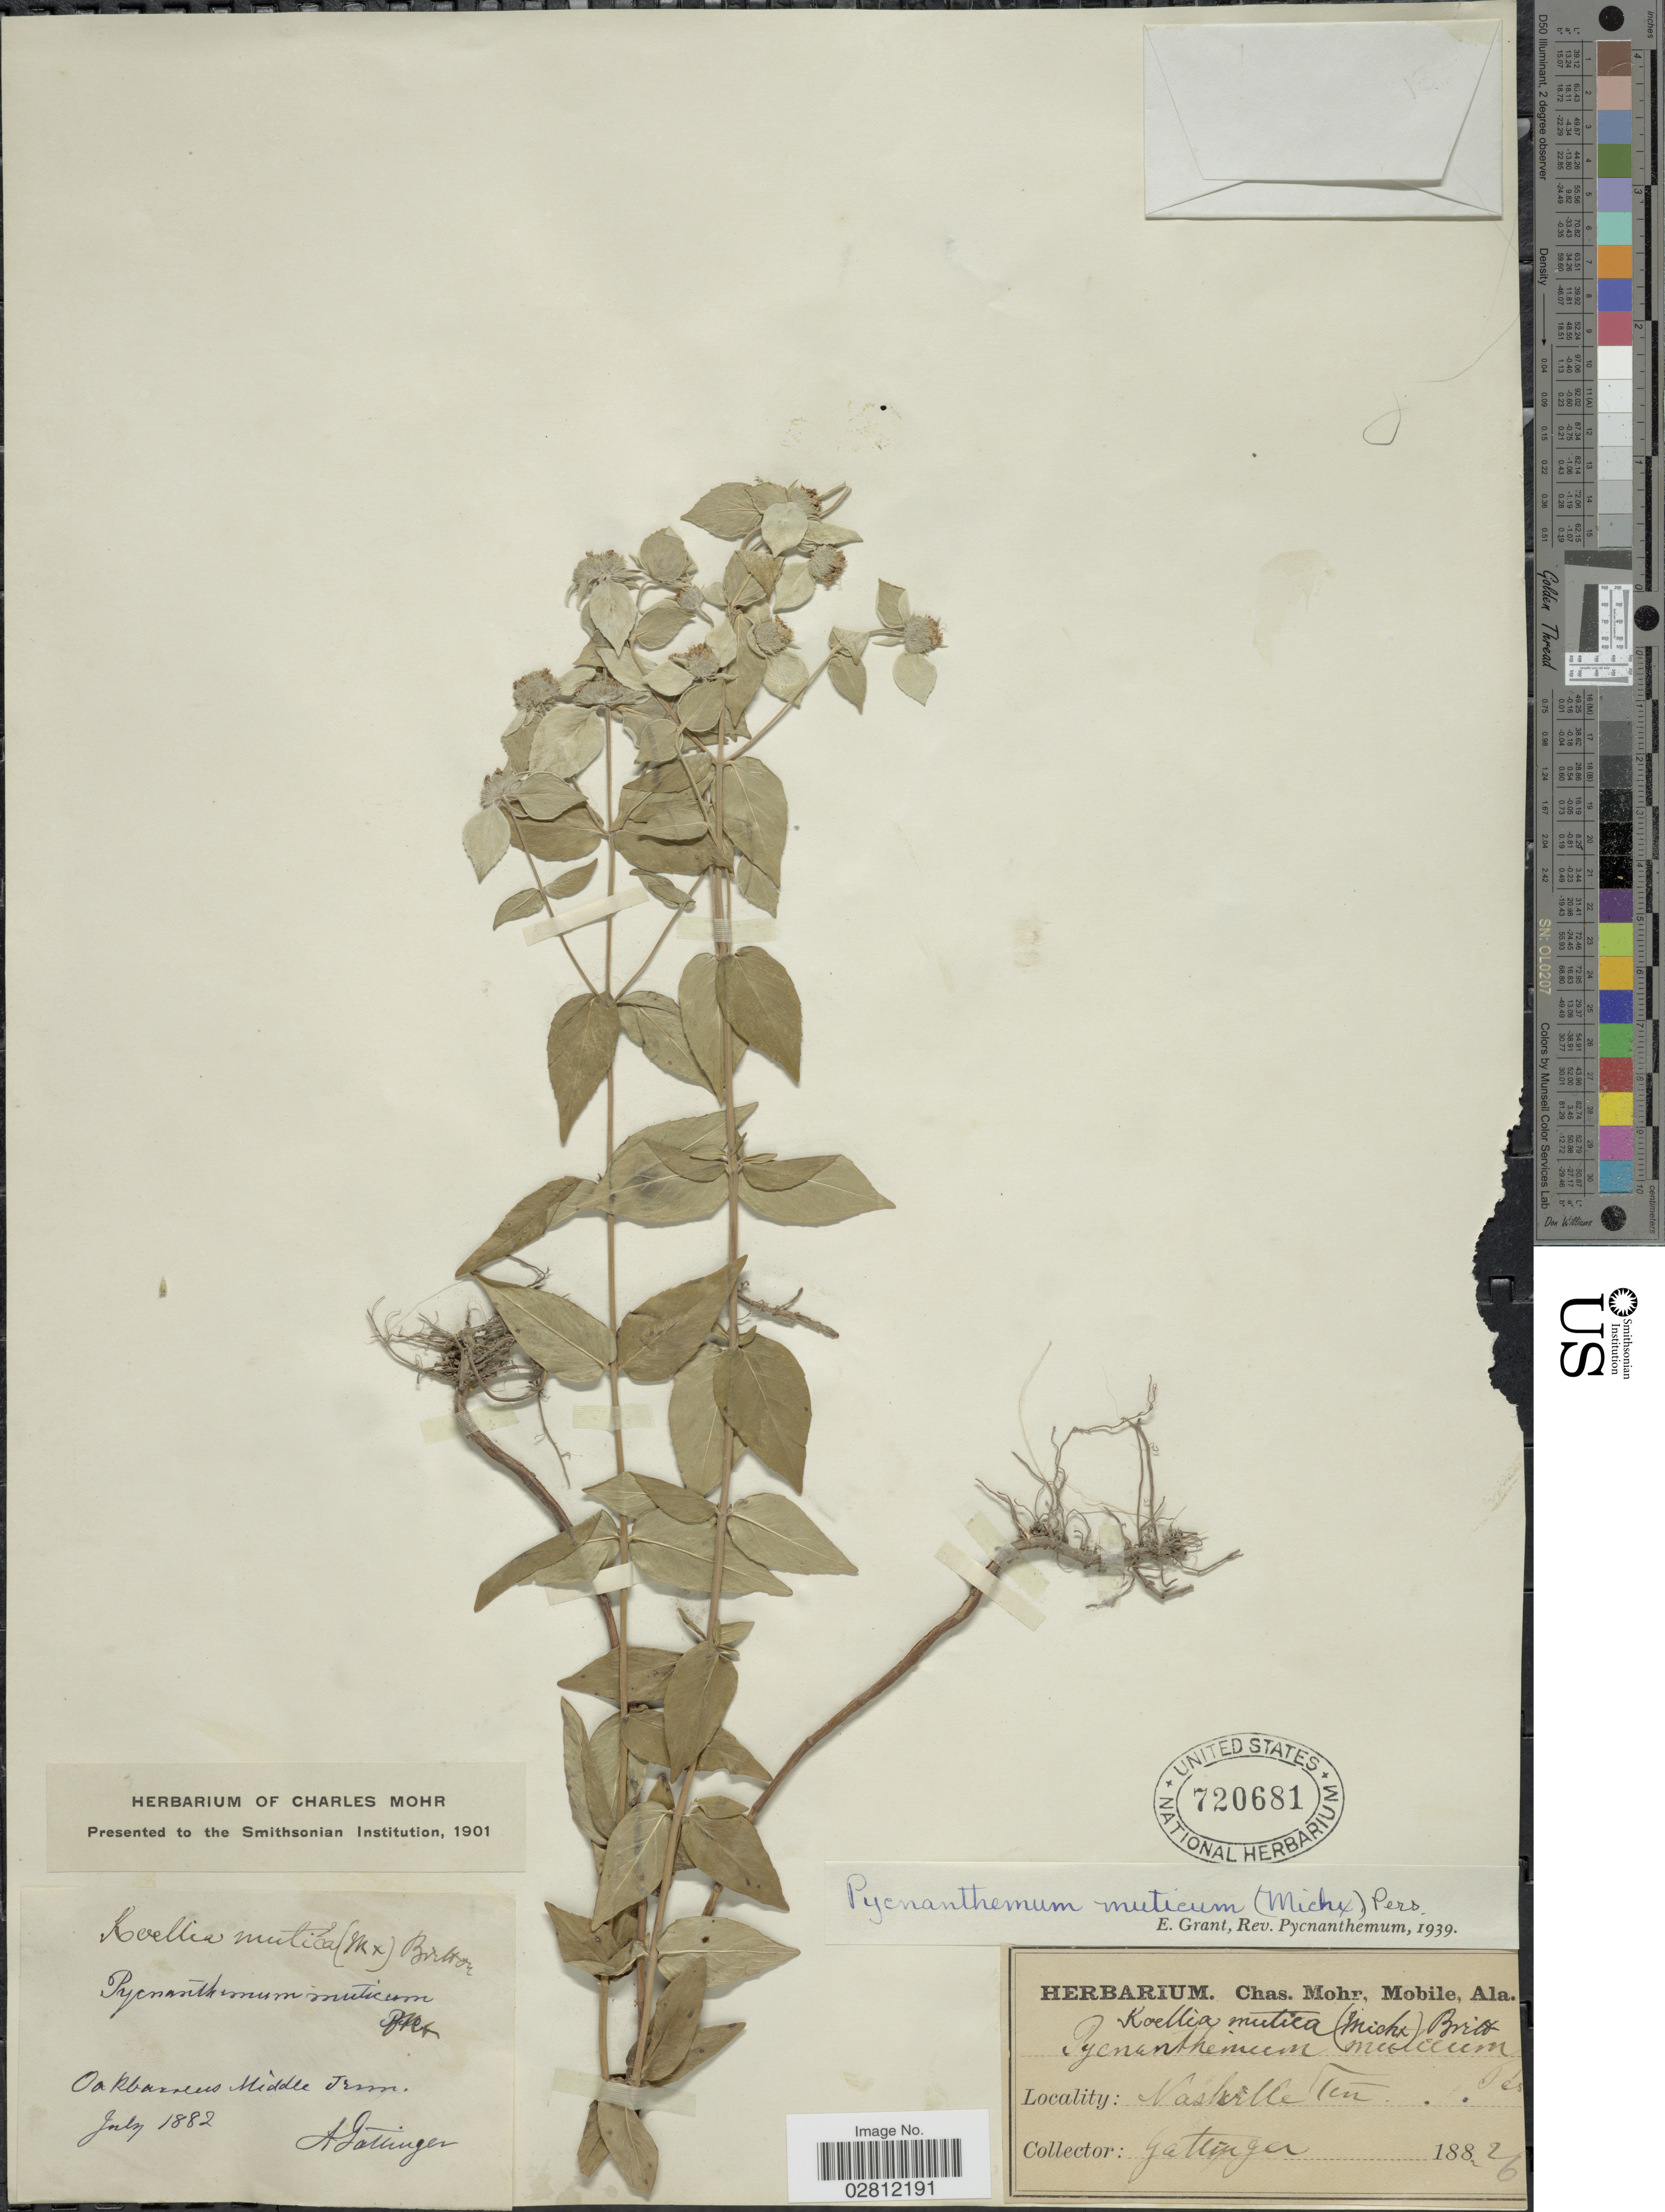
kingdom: Plantae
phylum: Tracheophyta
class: Magnoliopsida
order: Lamiales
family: Lamiaceae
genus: Pycnanthemum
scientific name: Pycnanthemum muticum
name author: (Michx.) Pers.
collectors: A. Gattinger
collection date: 1882-07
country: United States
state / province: Tennessee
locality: Nashville, Oak barrens Middle Tenn.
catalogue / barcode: US 720681